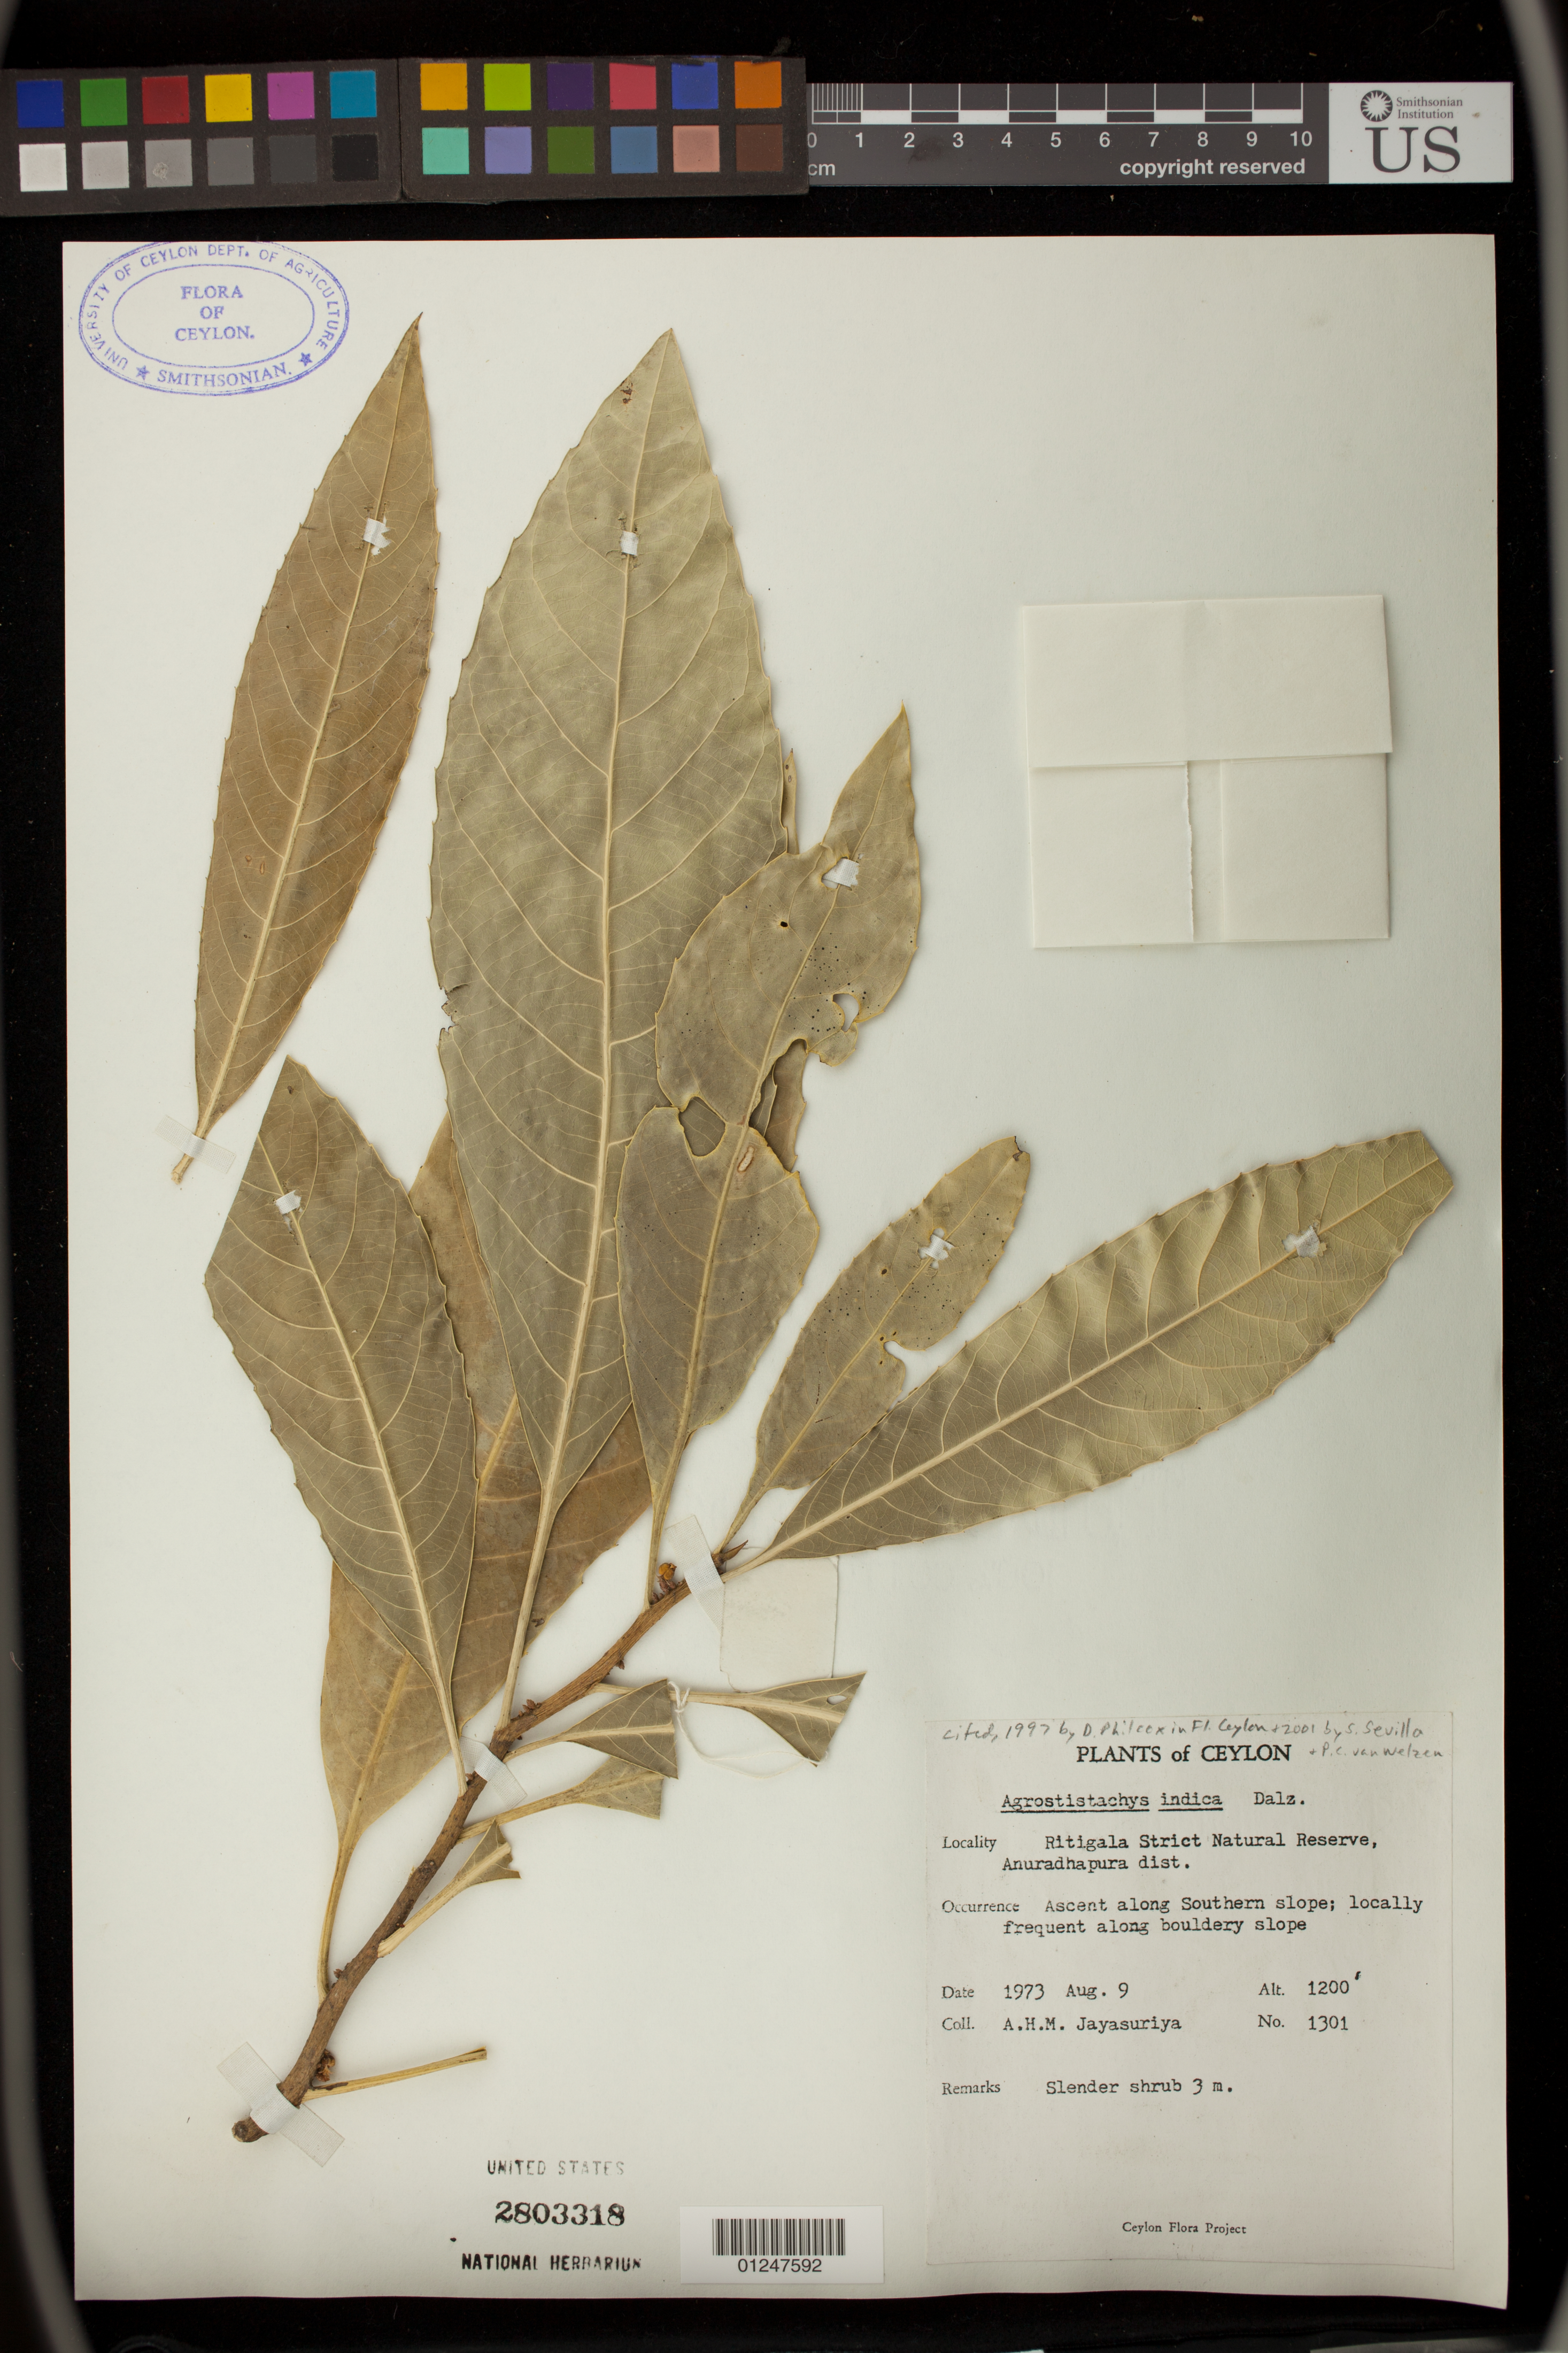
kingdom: Plantae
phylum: Tracheophyta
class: Magnoliopsida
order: Malpighiales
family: Euphorbiaceae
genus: Agrostistachys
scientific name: Agrostistachys indica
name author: Dalzell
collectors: A. H. Jayasuriya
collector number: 1301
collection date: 1973-08-09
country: Sri Lanka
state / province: North Central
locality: Ritigala Strict Natural Reserve, Anuradhapura dist.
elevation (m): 366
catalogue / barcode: US 2803318